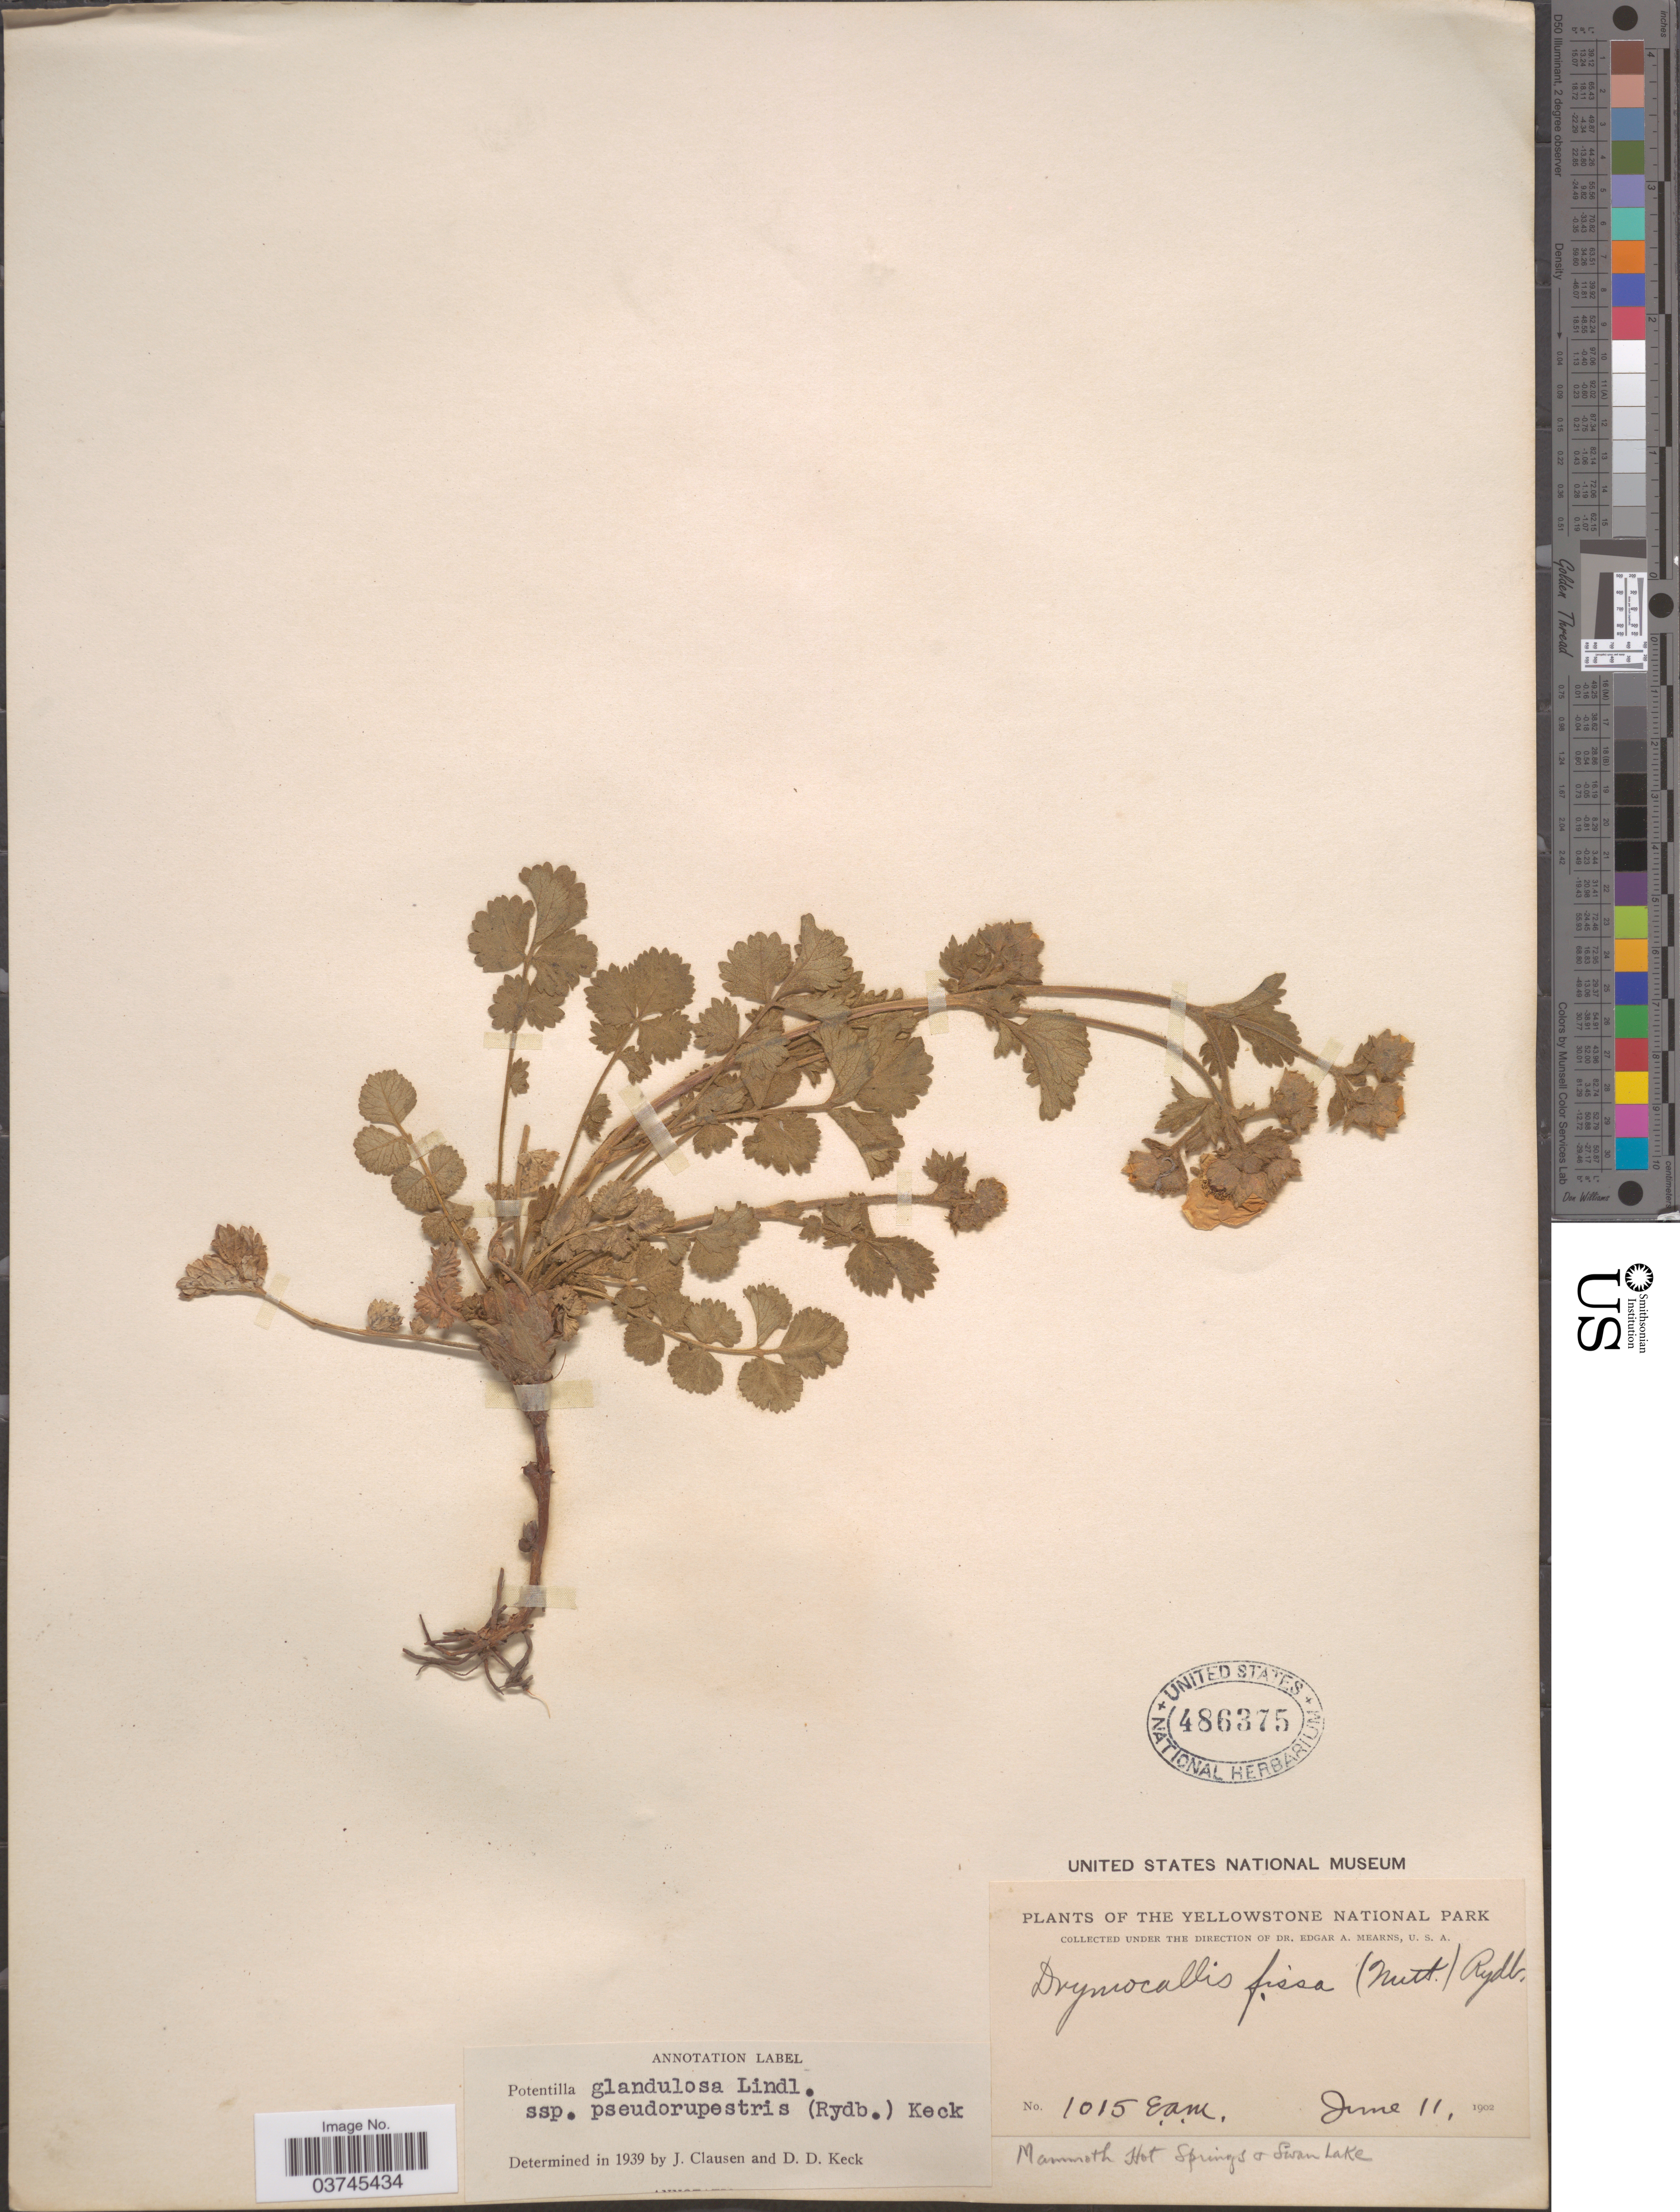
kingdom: Plantae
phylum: Tracheophyta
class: Magnoliopsida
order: Rosales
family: Rosaceae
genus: Drymocallis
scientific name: Drymocallis pseudorupestris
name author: (Rydb.) Rydb.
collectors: E. A. Mearns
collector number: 1015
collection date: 1902-06-11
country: United States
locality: The Yellowstone National Park.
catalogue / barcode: US 486375